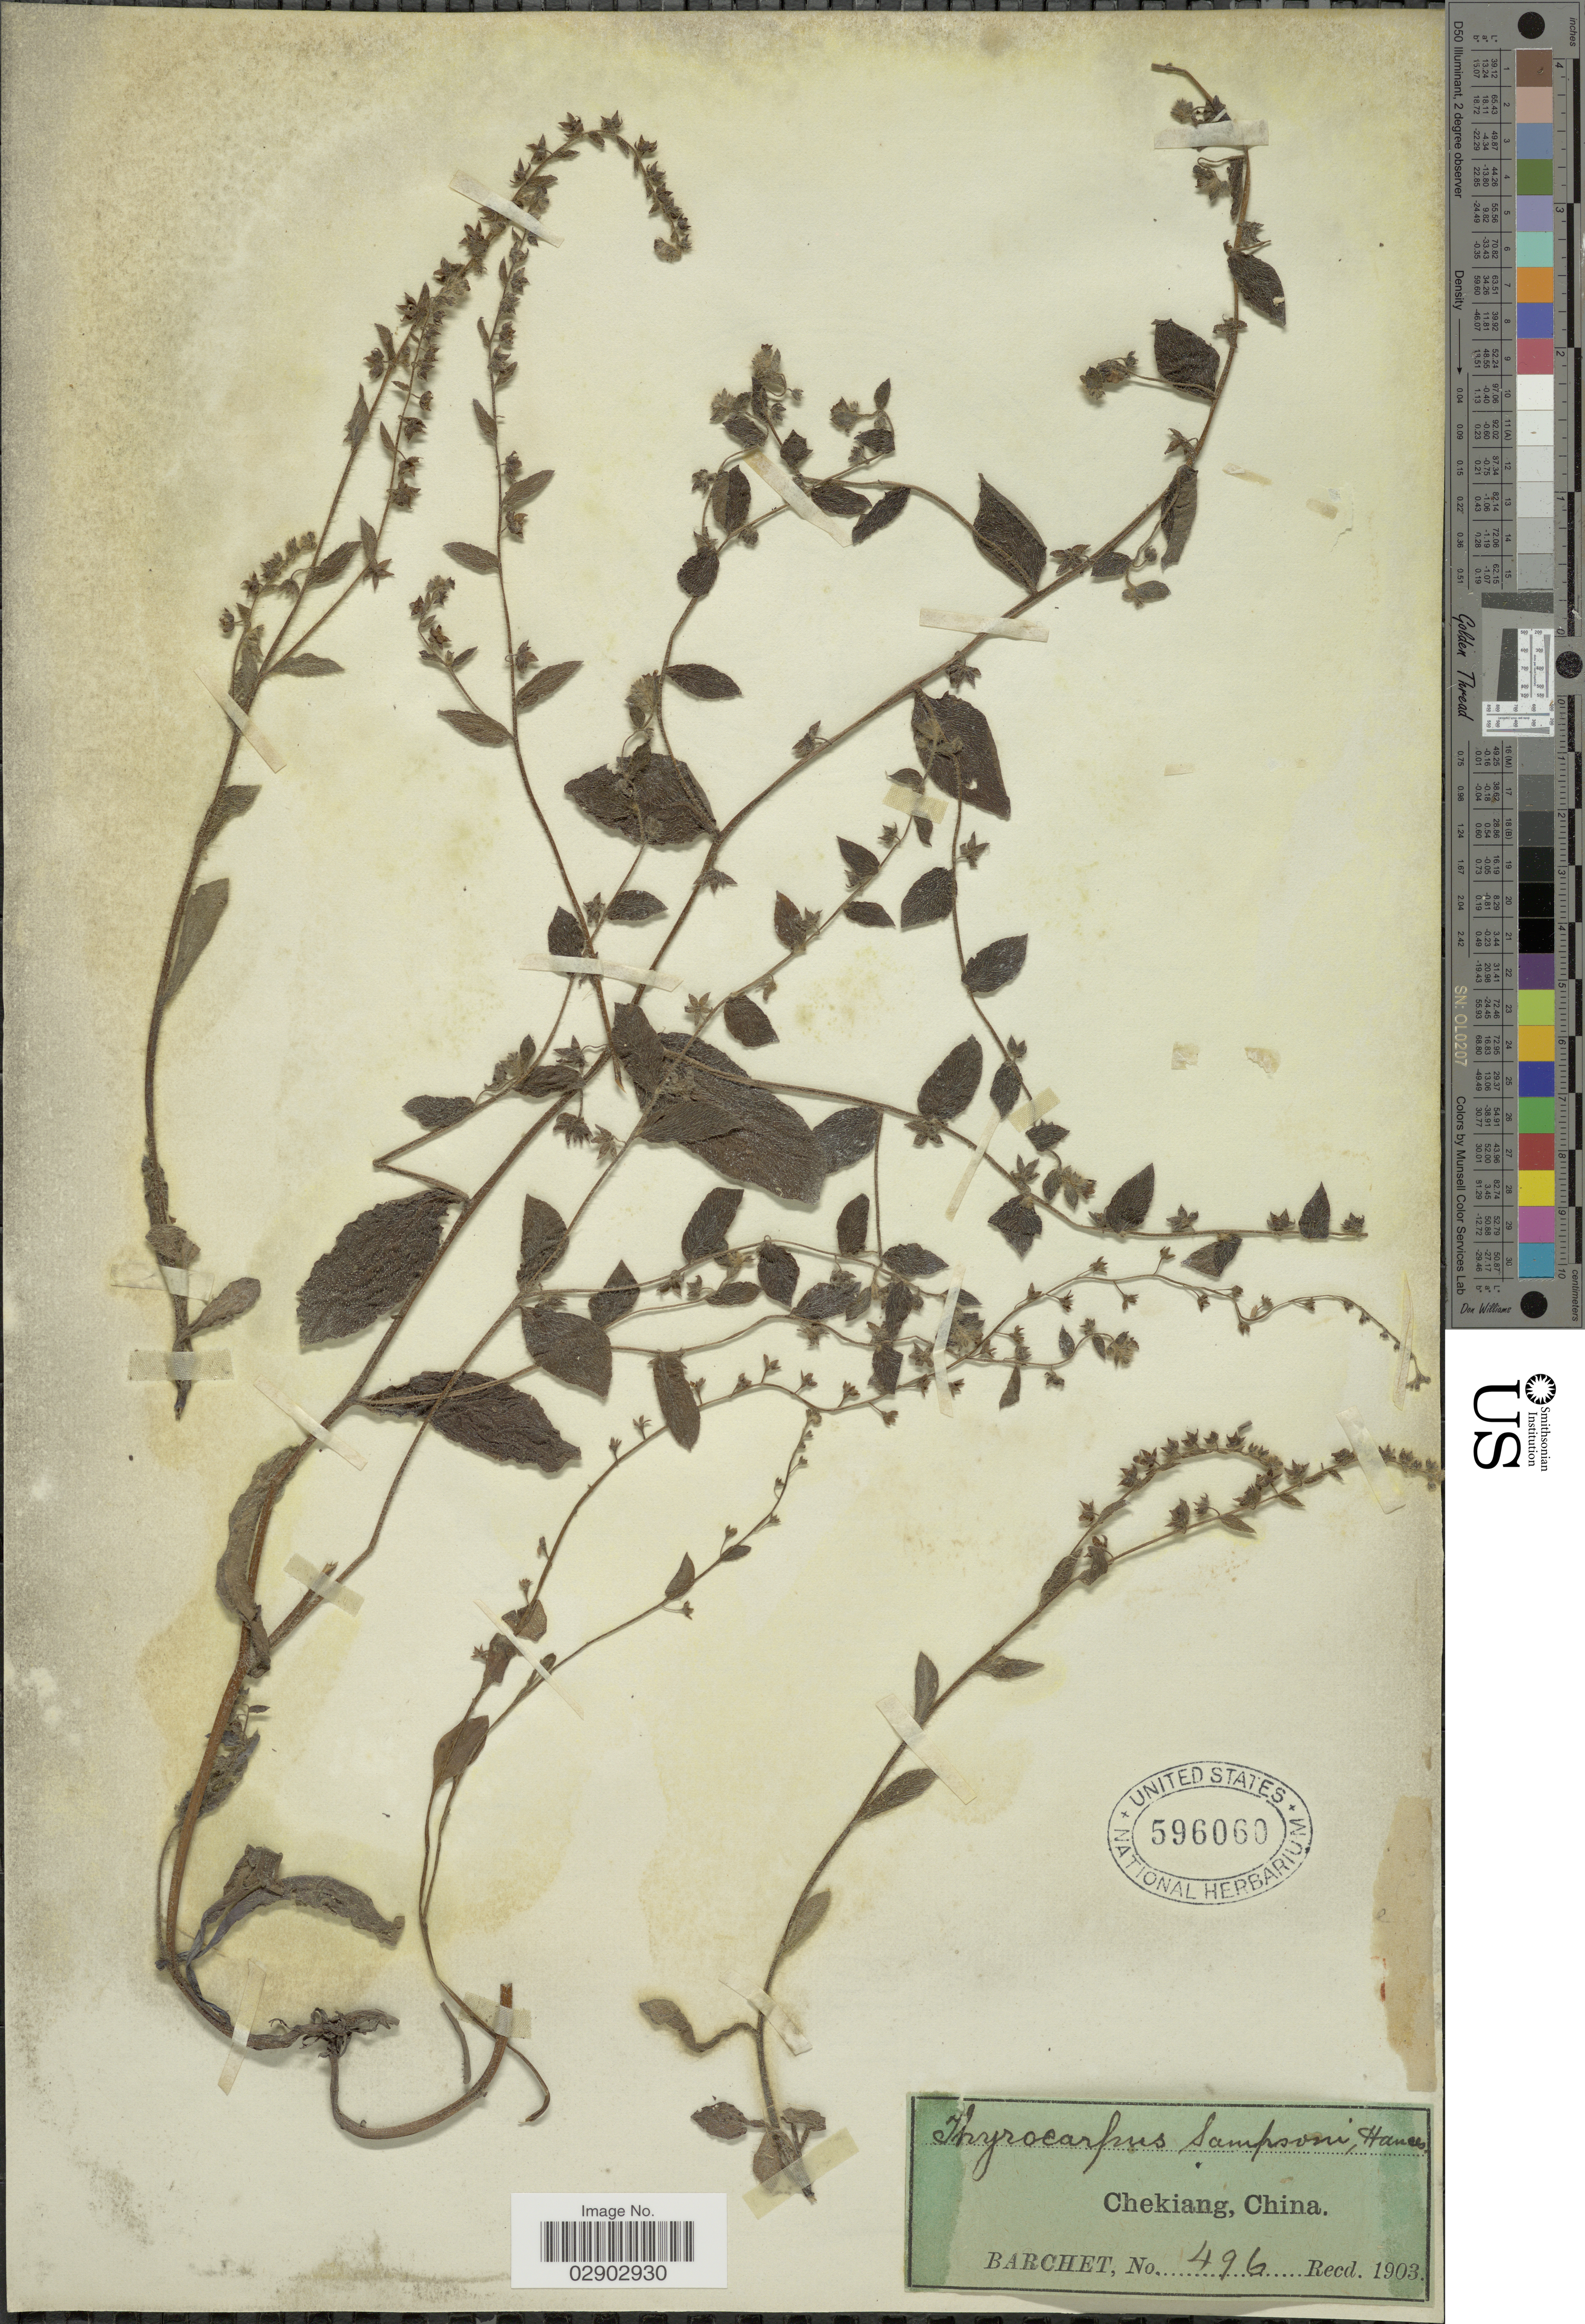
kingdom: Plantae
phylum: Tracheophyta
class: Magnoliopsida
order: Boraginales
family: Boraginaceae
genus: Thyrocarpus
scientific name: Thyrocarpus sampsonii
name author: Hance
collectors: Barchet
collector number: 496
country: China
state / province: Zhejiang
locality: Chekiang.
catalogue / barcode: US 596060